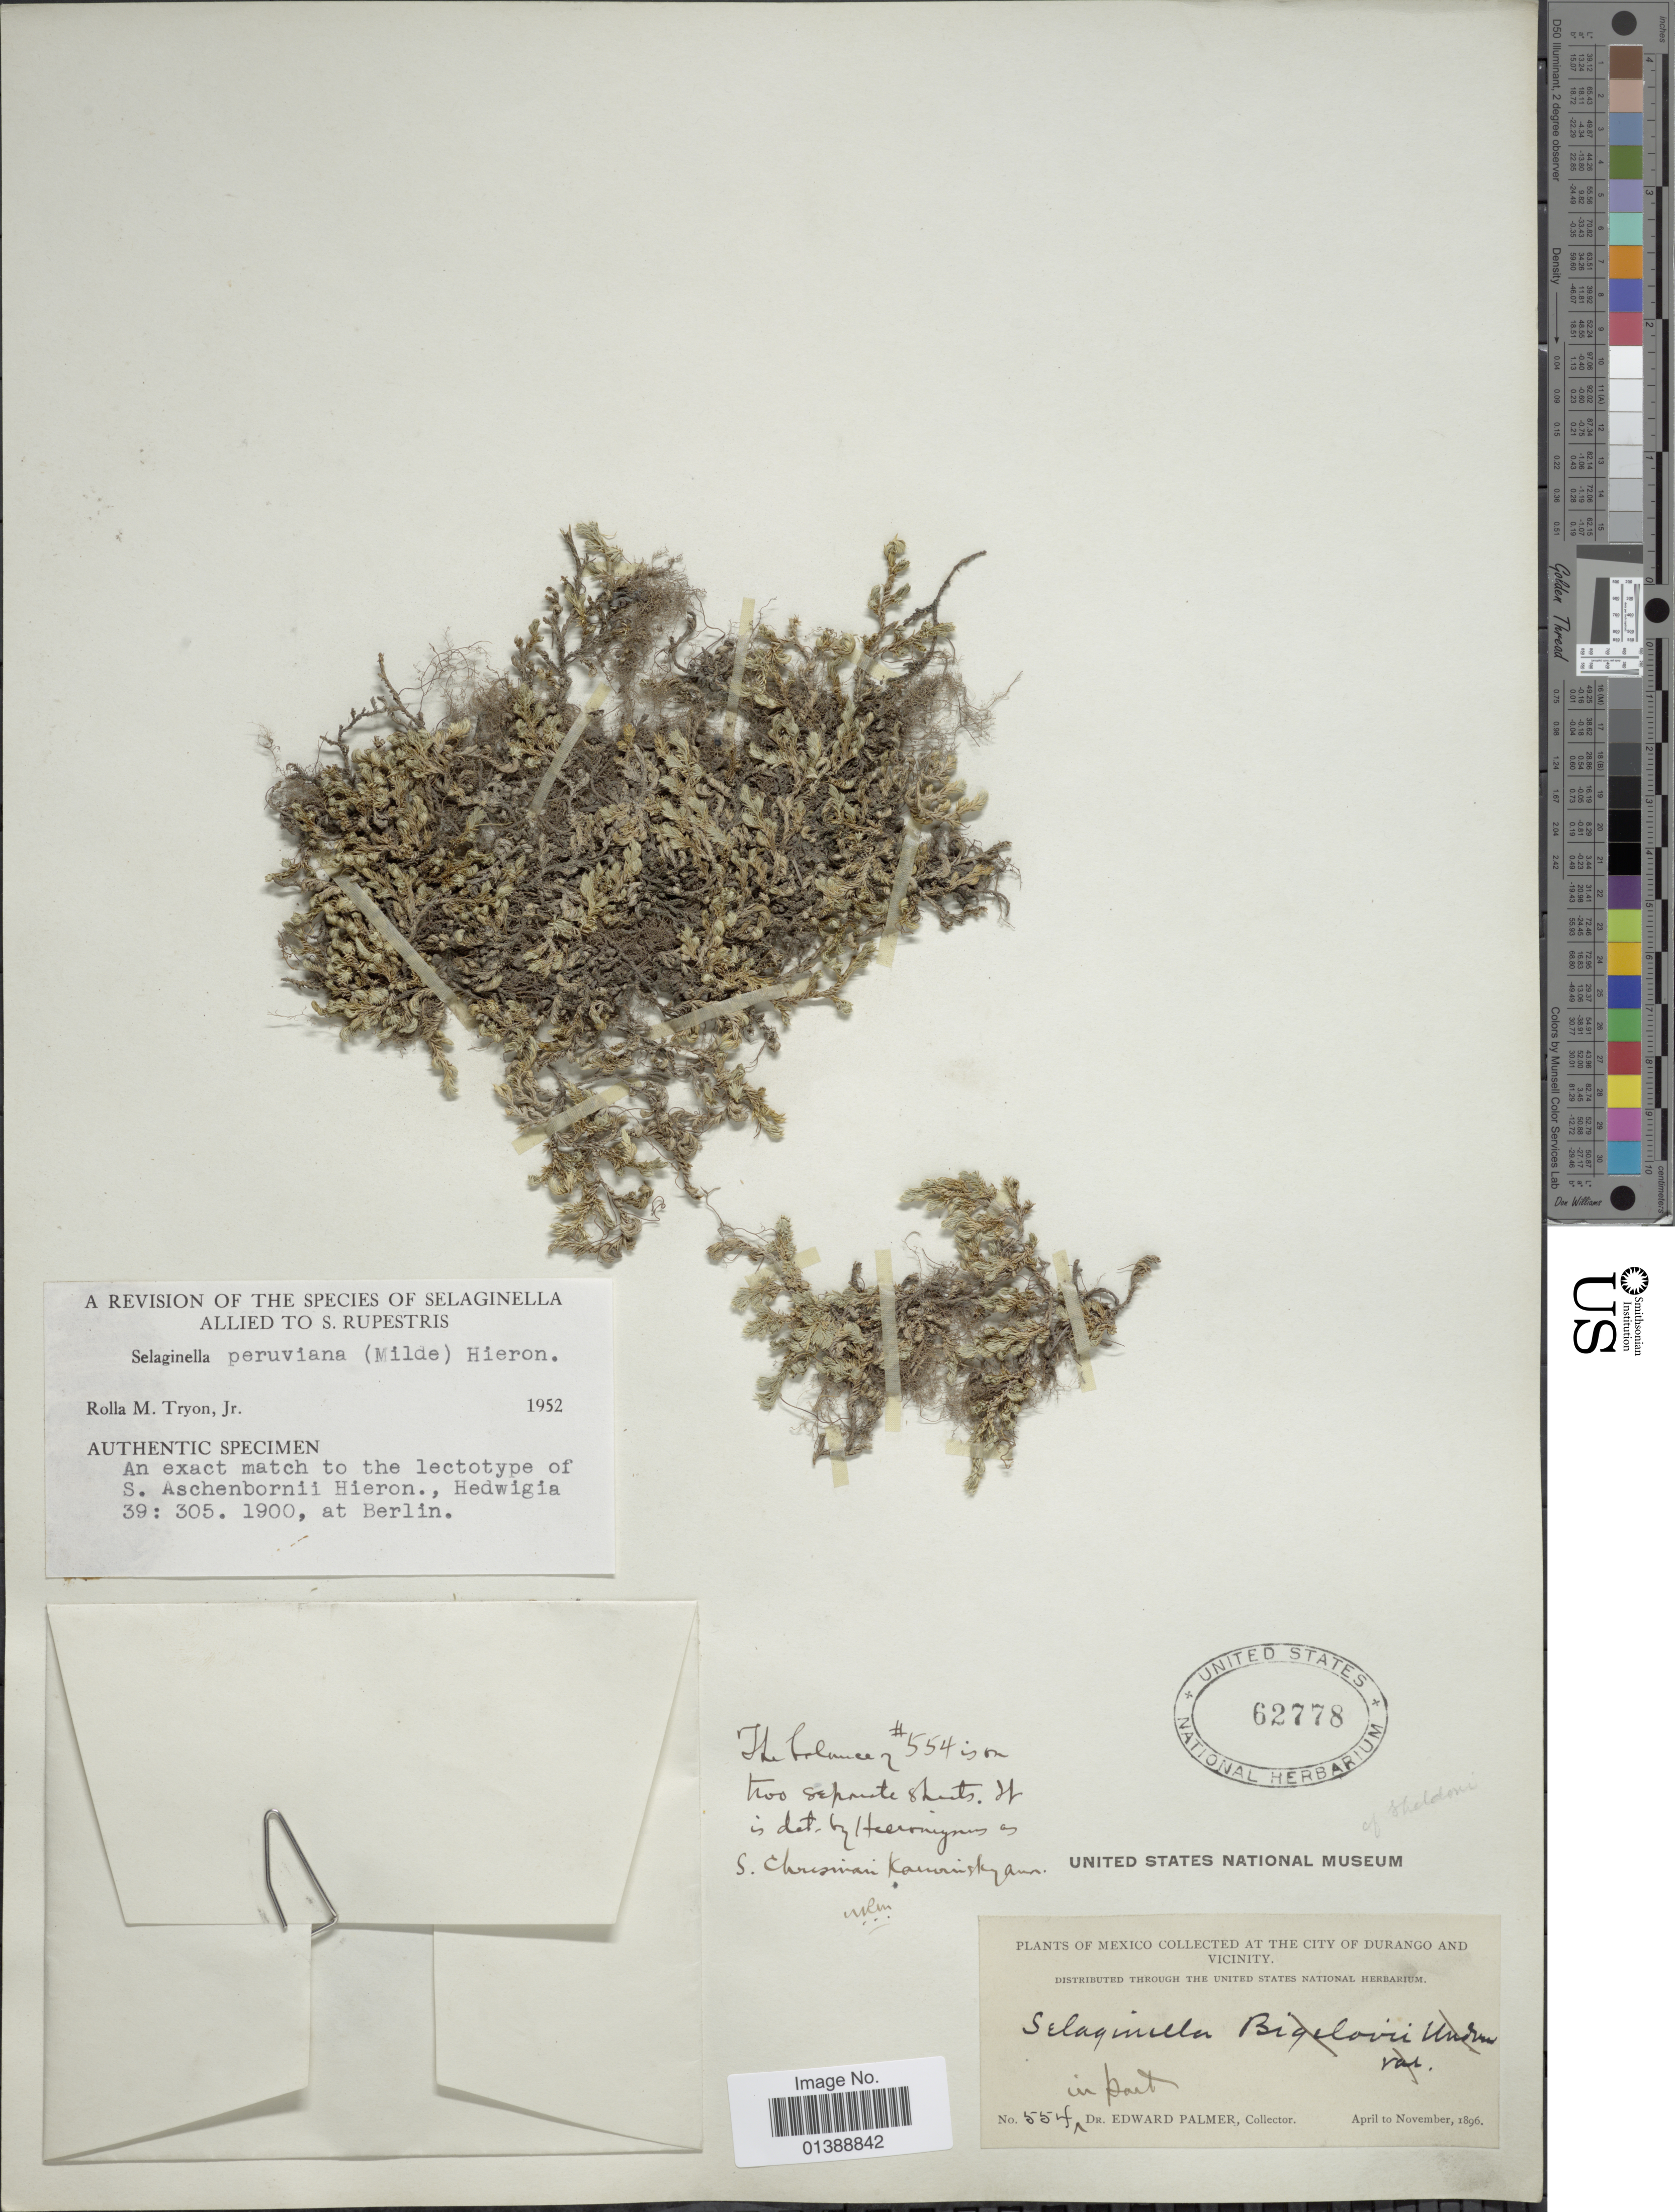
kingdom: Plantae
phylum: Tracheophyta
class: Lycopodiopsida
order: Selaginellales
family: Selaginellaceae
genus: Selaginella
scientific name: Selaginella peruviana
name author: (Milde) Hieron.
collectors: E. Palmer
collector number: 554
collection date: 1896-04/1896-11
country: Mexico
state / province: Durango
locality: Ath the city of Durango and Vicinity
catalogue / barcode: US 62778